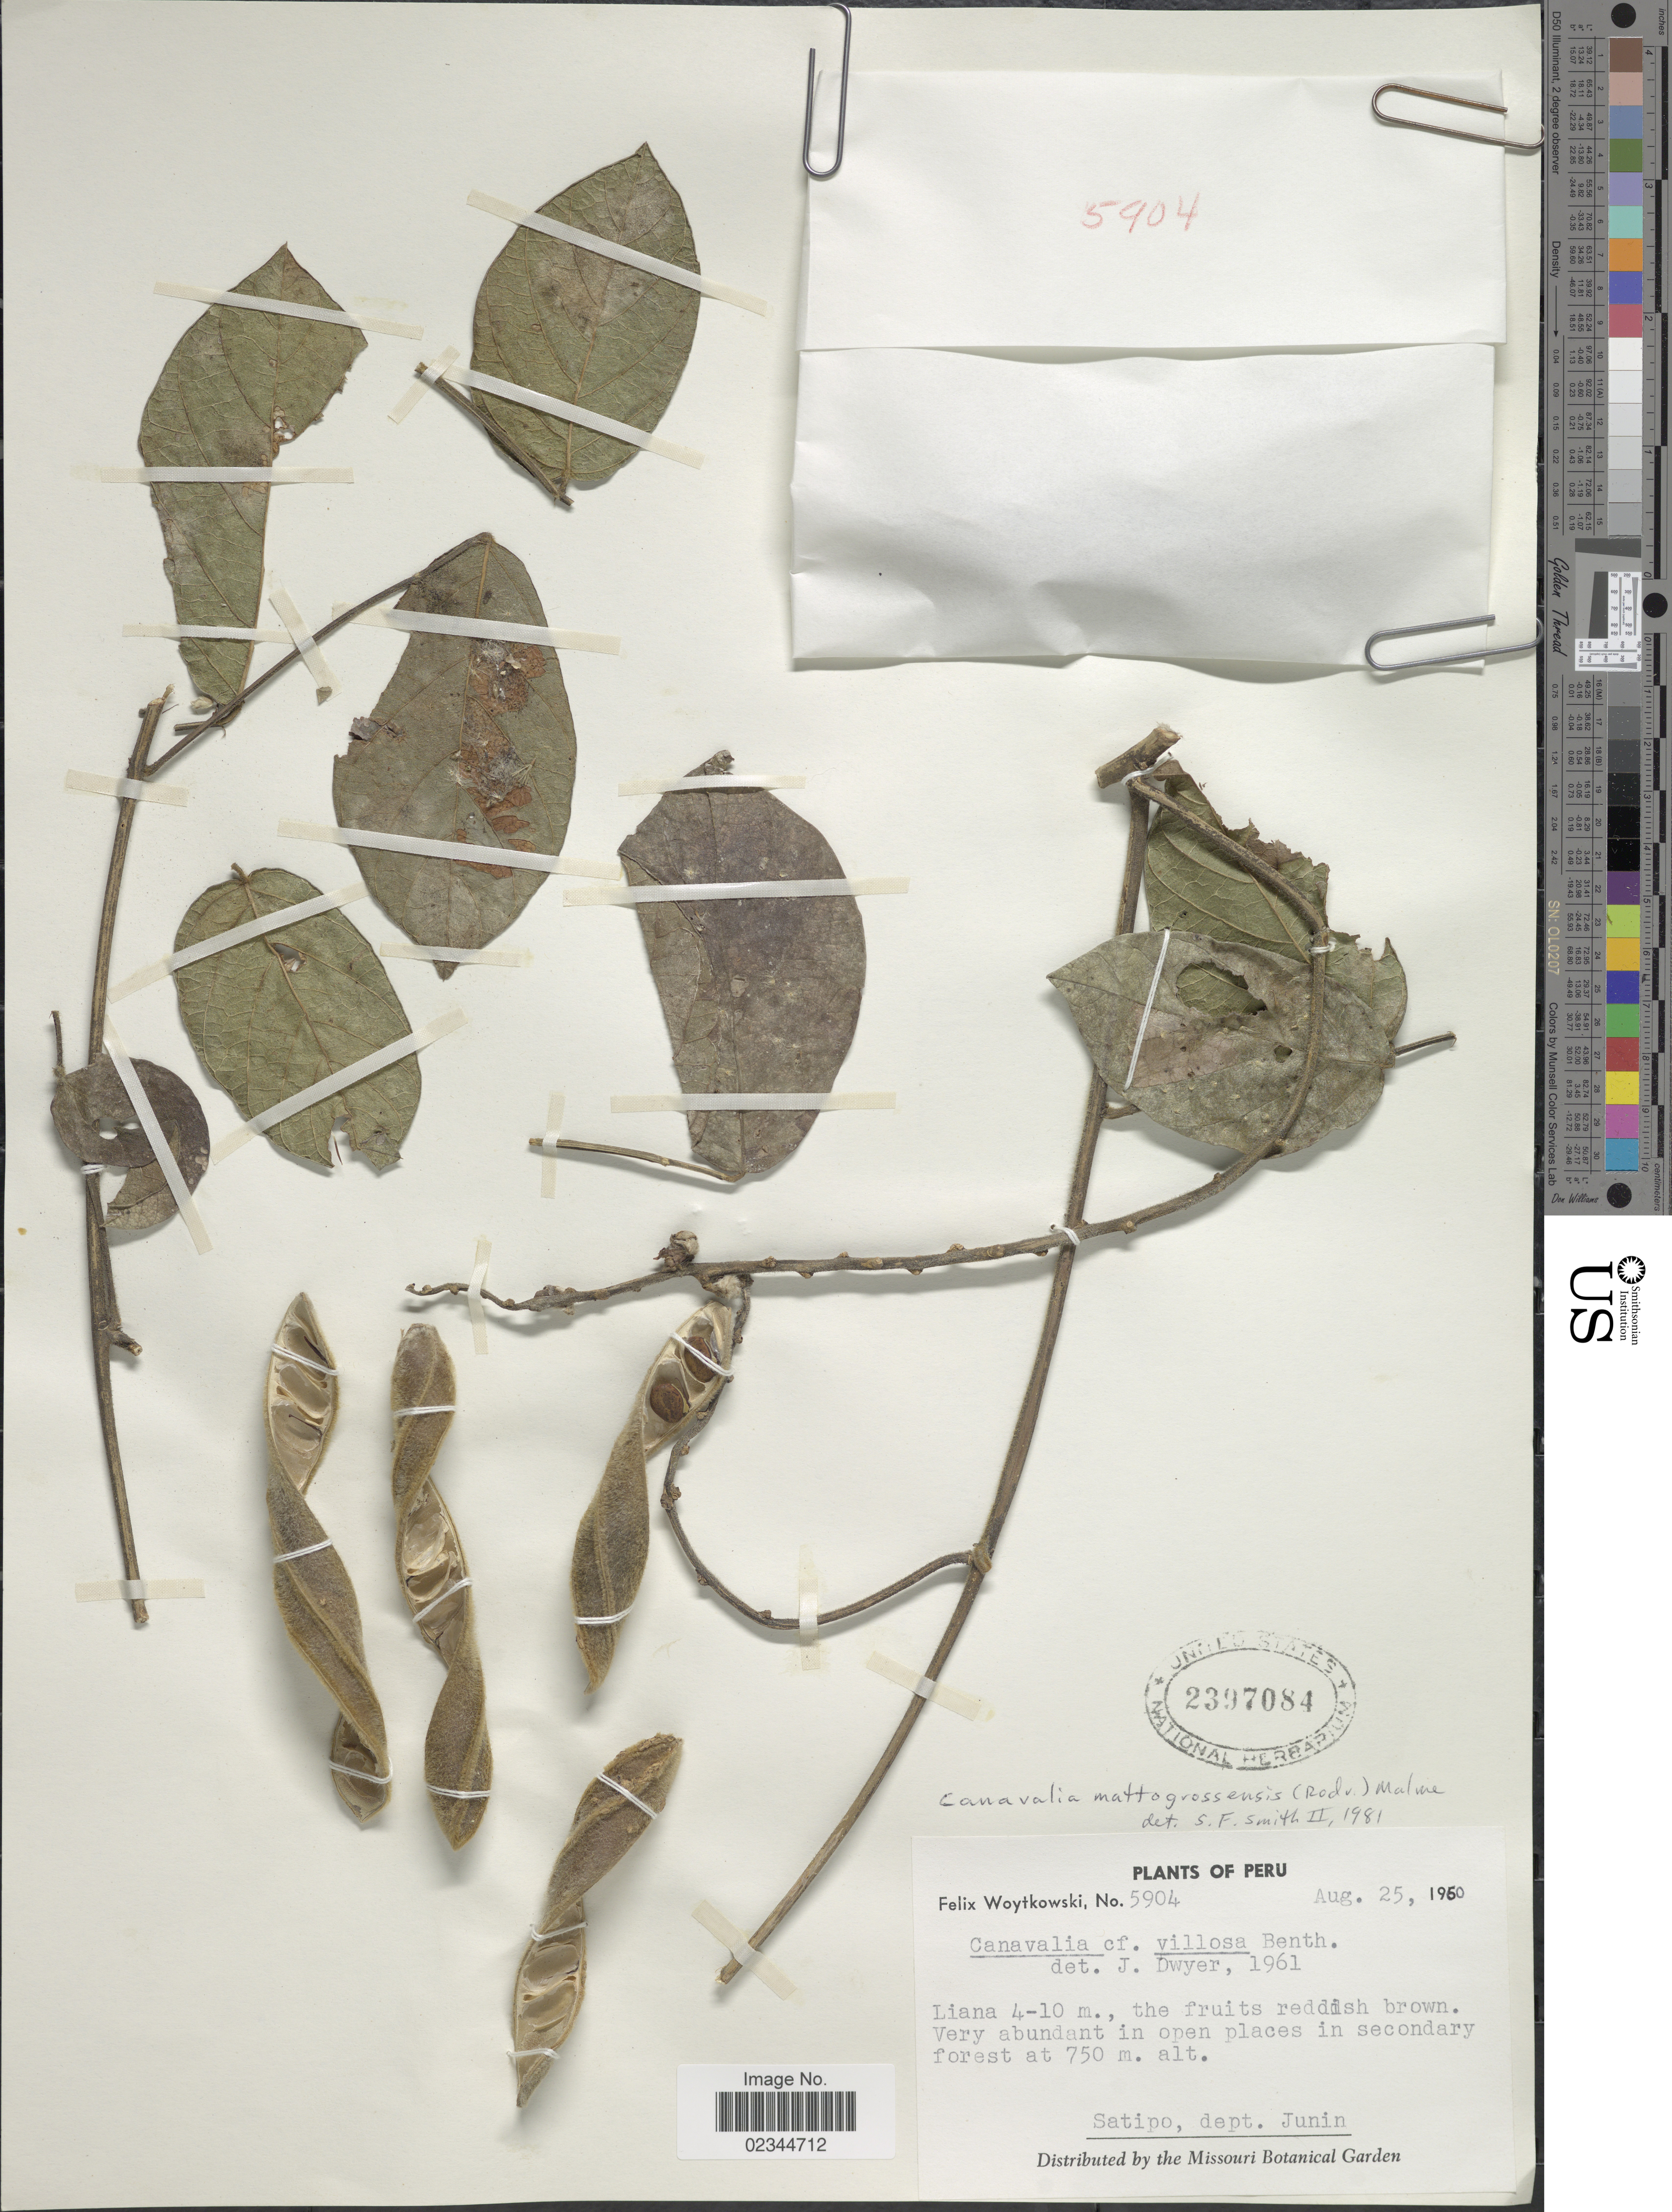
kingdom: Plantae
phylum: Tracheophyta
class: Magnoliopsida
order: Fabales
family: Fabaceae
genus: Canavalia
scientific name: Canavalia mattogrossensis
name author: (Barb. Rodr.) Malme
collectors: F. Woytkowski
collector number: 5904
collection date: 1960-08-25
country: Peru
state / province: Junín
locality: Satipo, dept. Junin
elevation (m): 750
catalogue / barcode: US 2397084